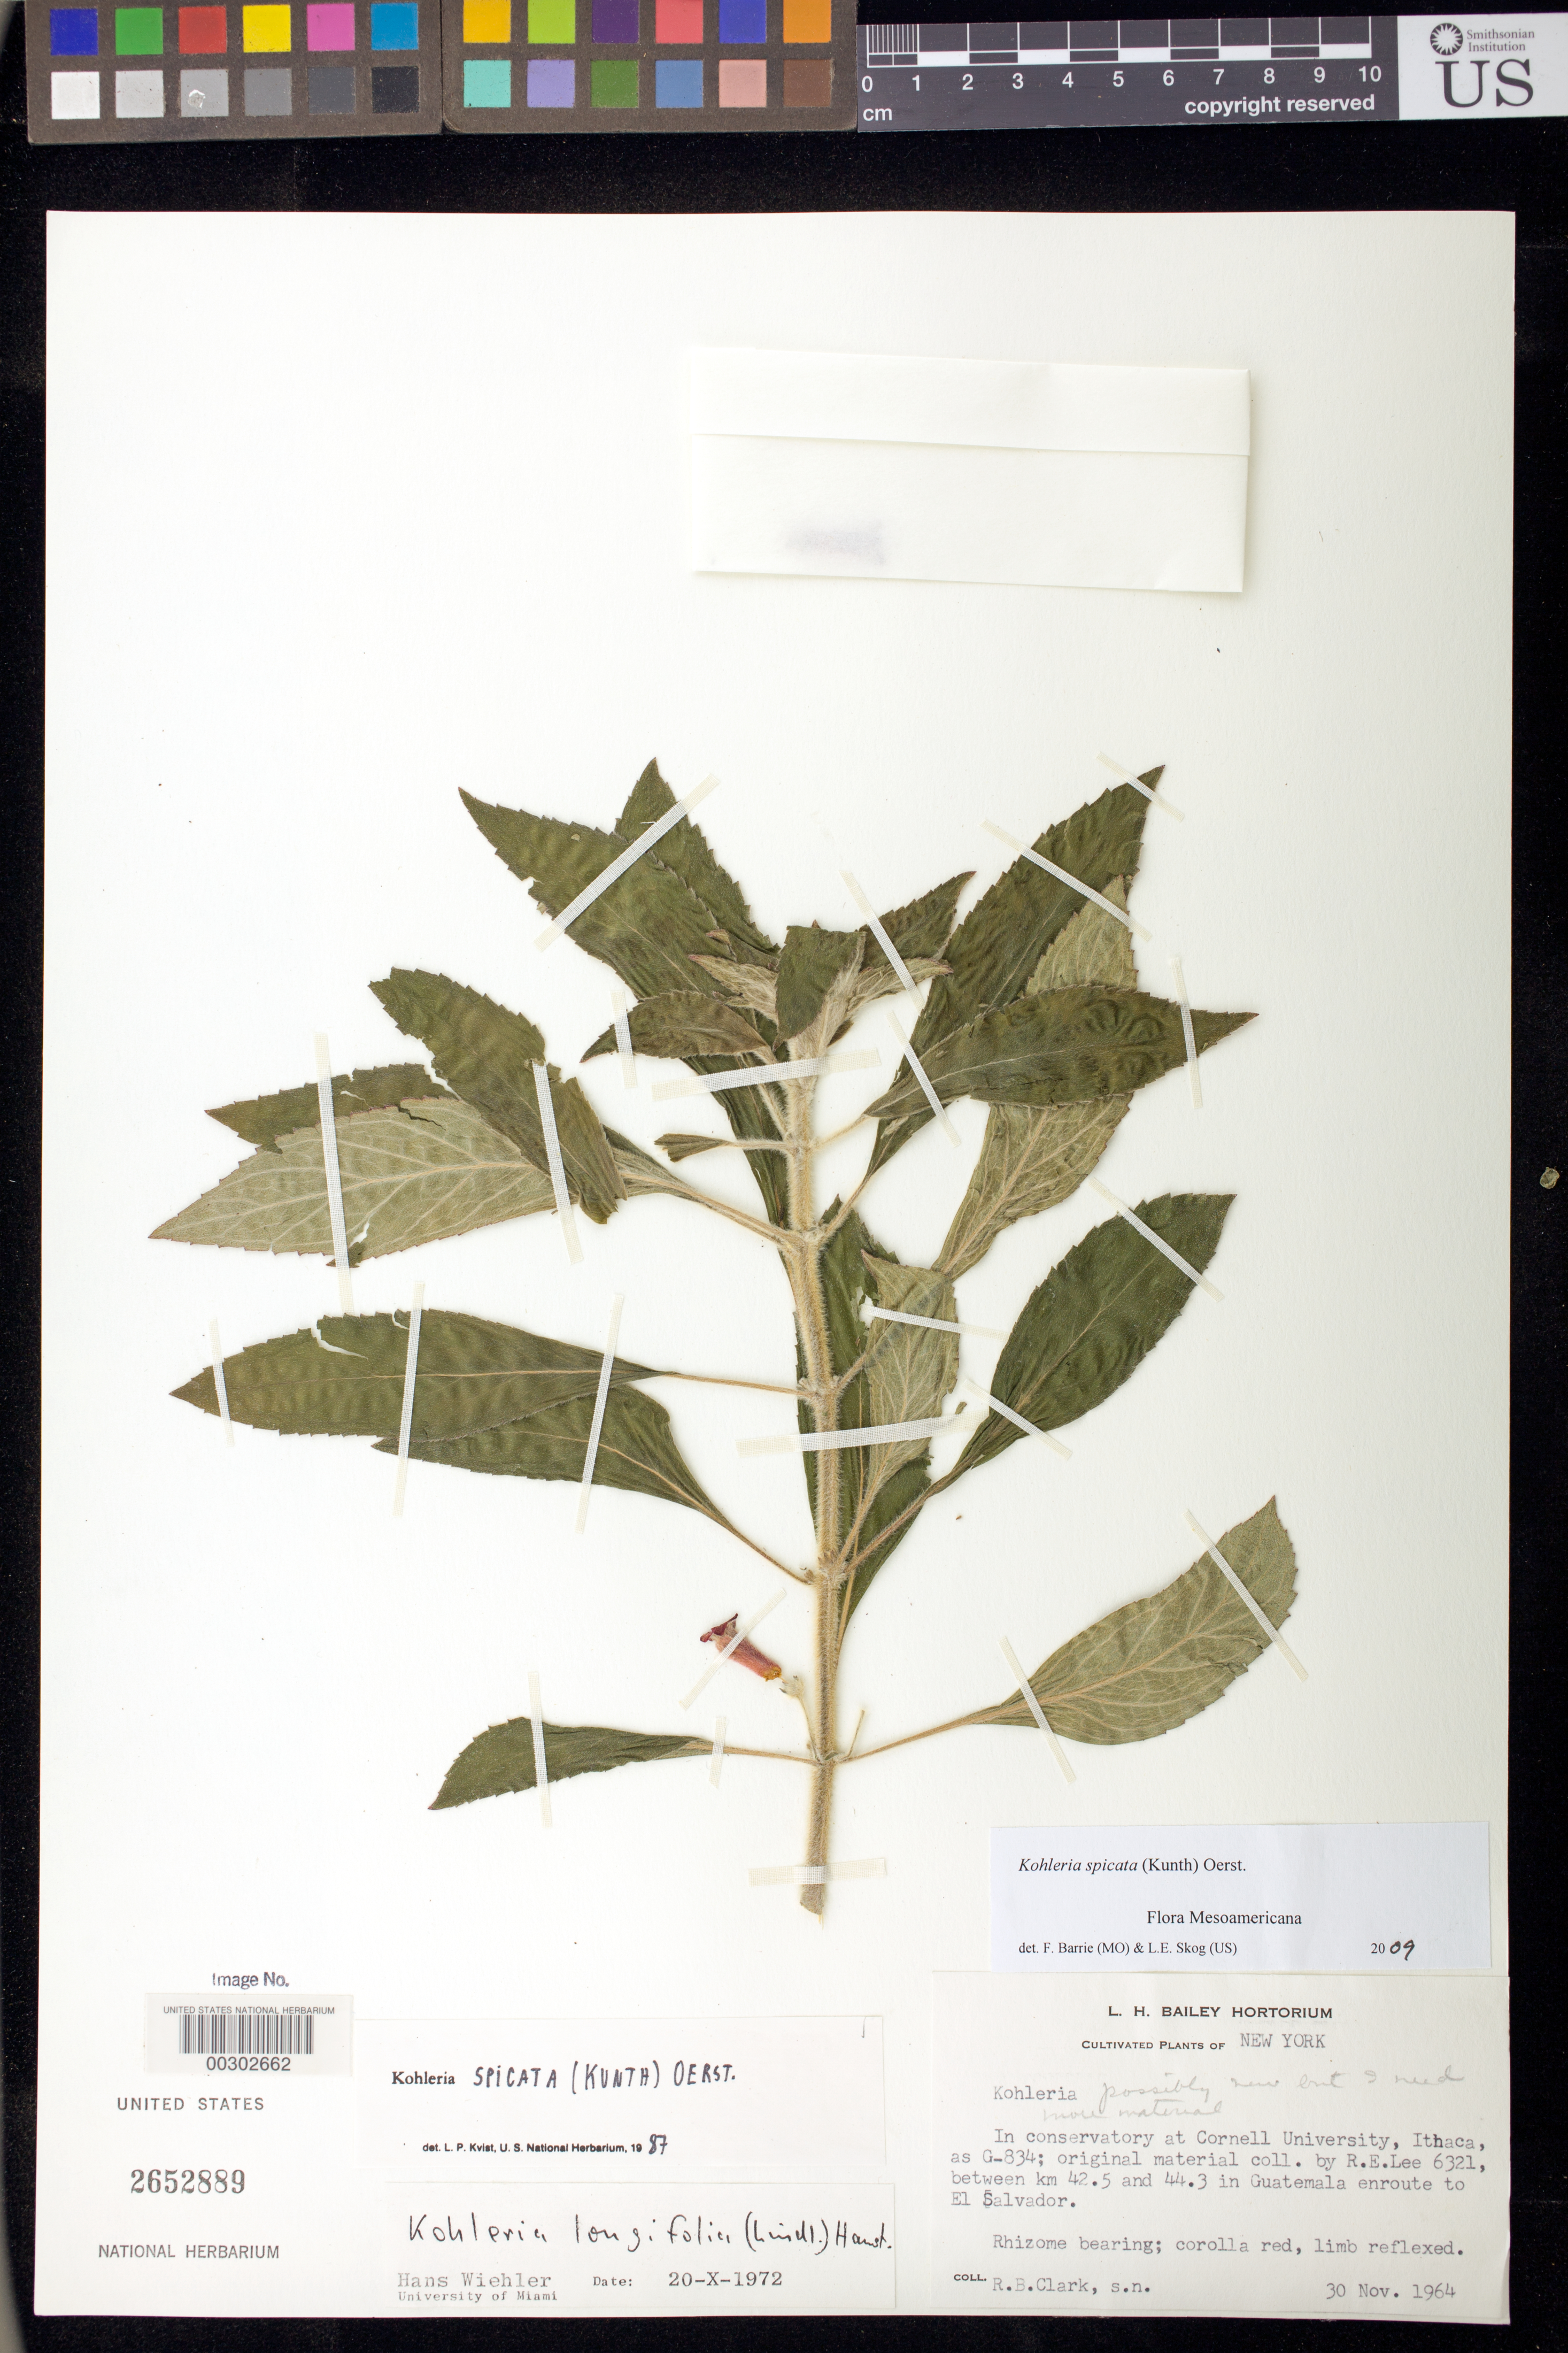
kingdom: Plantae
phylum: Tracheophyta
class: Magnoliopsida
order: Lamiales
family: Gesneriaceae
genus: Kohleria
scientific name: Kohleria spicata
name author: (Kunth) Oerst.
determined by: Skog, Laurence E.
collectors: R. B. Clark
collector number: s.n. [G-834]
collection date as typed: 30 Nov 1964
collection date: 1964-11-30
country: Guatemala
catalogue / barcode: US 2652889